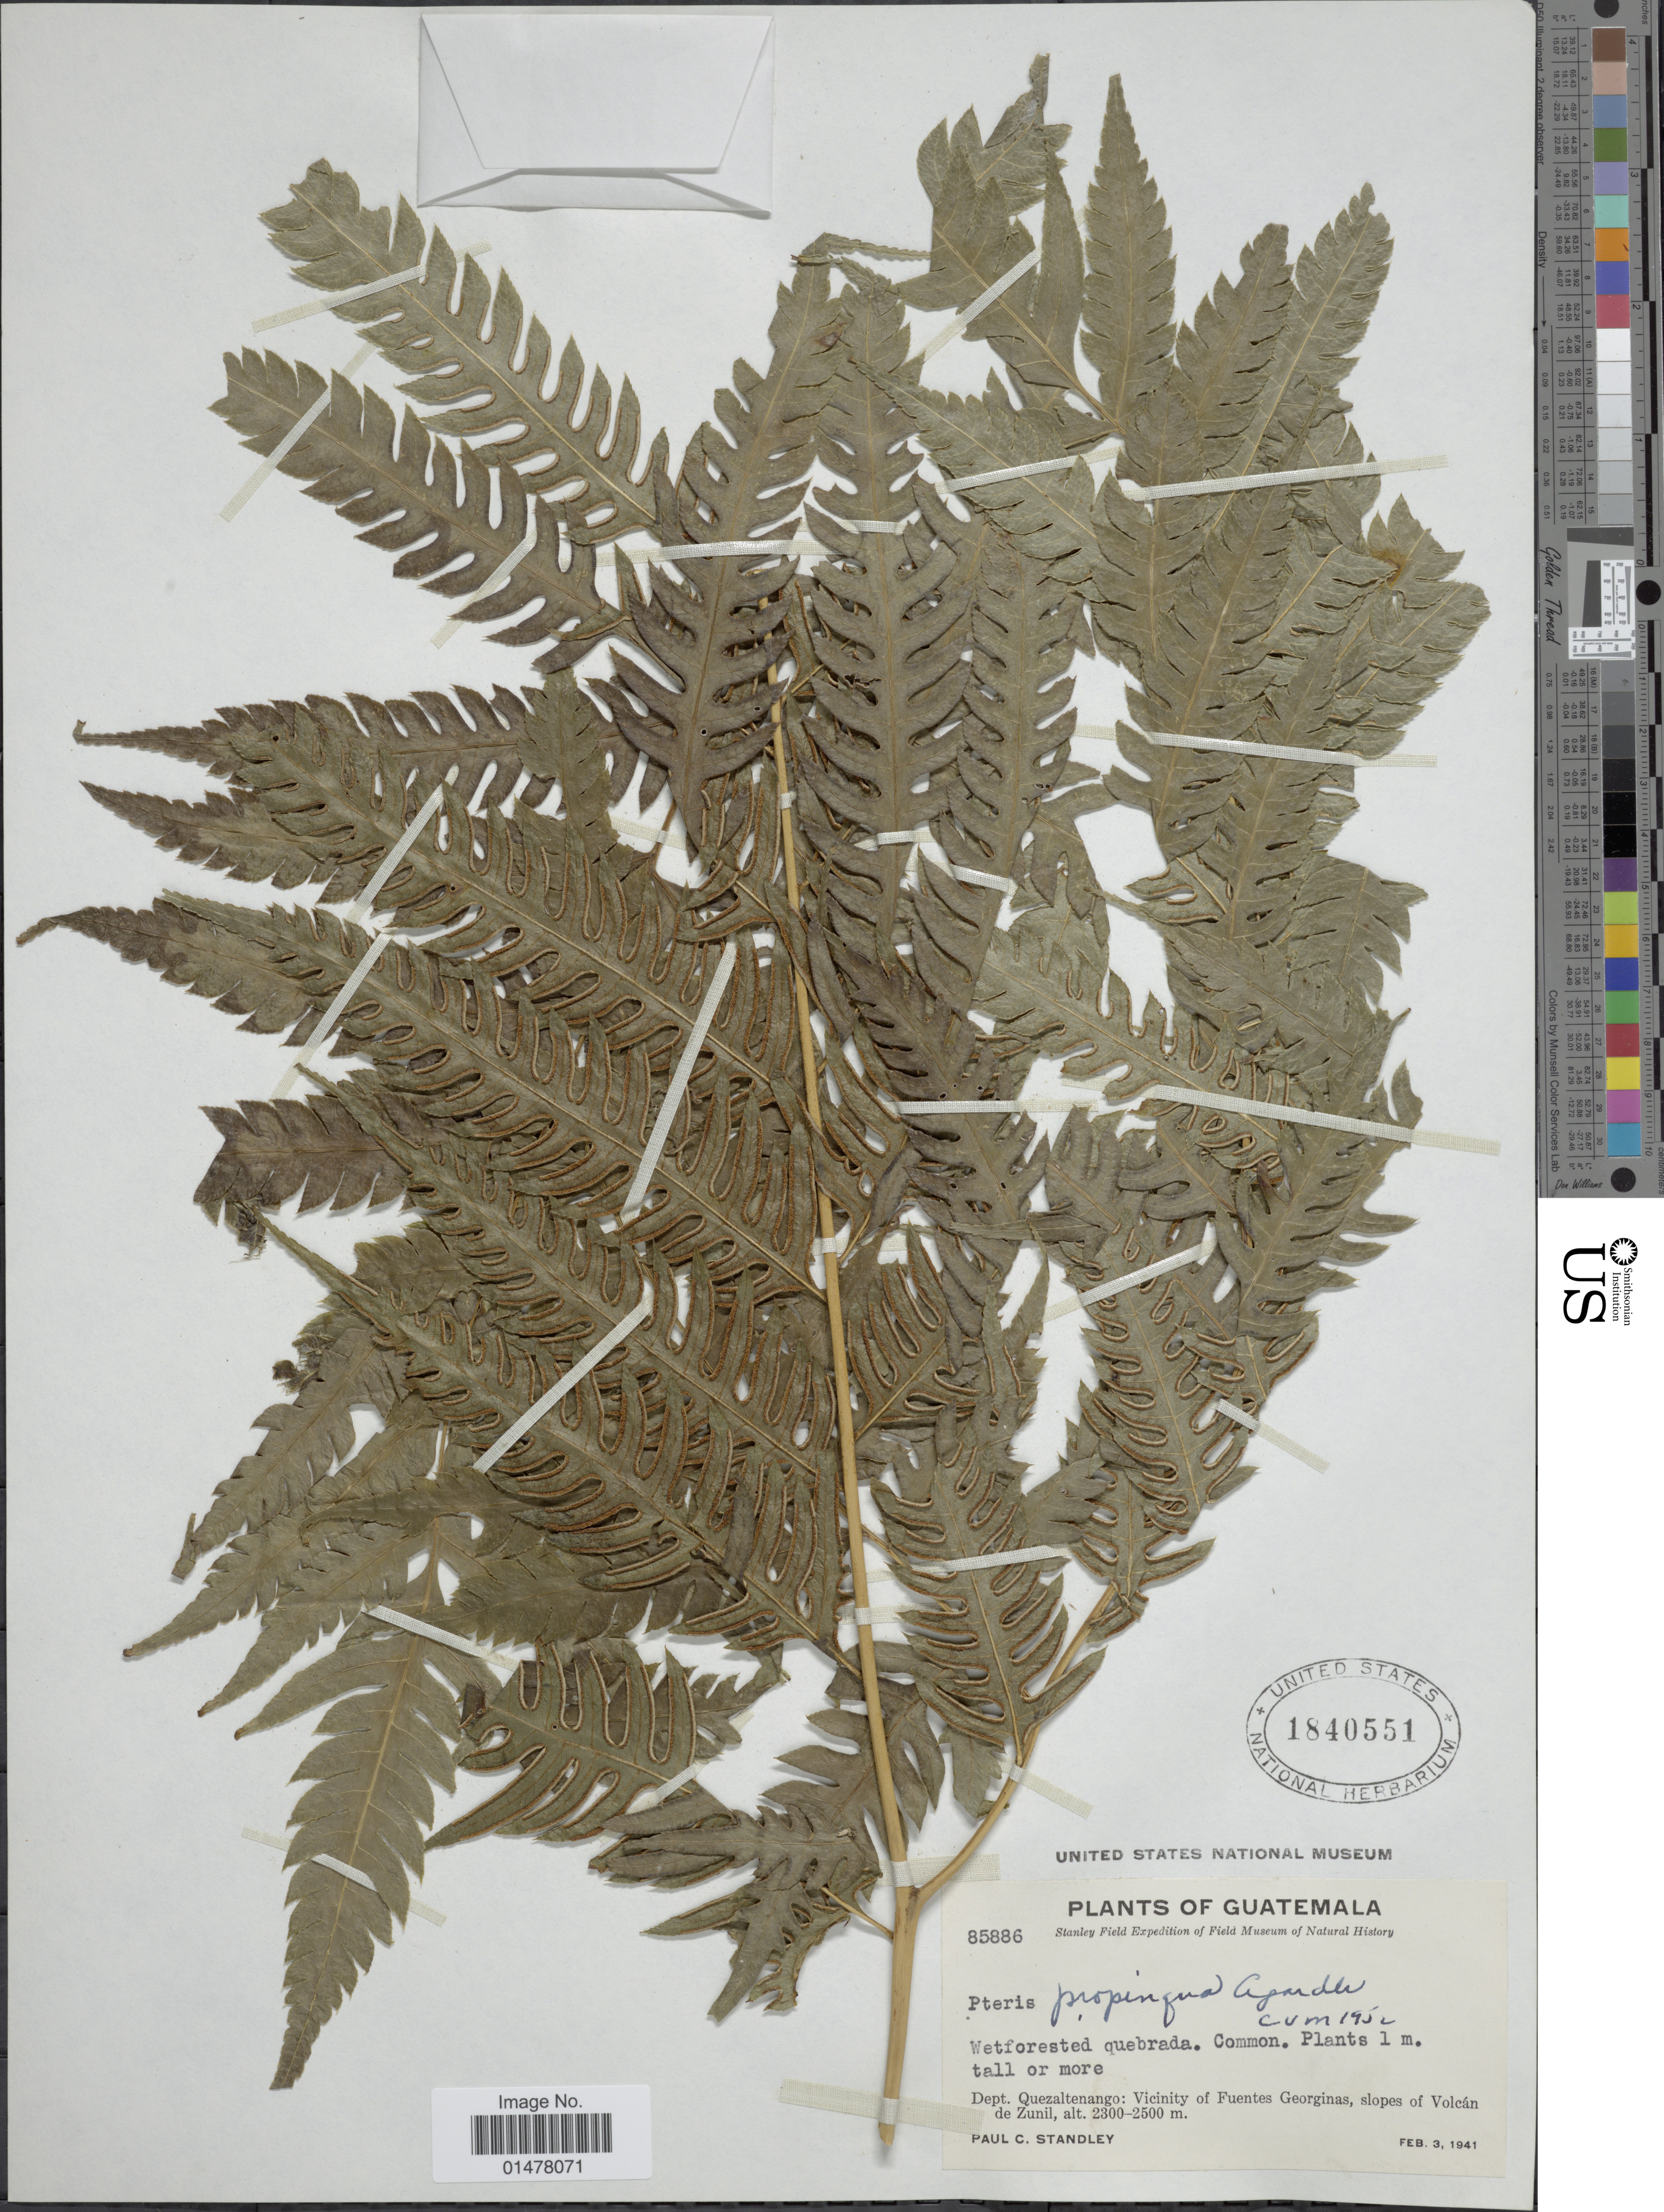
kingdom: Plantae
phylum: Tracheophyta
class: Polypodiopsida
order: Polypodiales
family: Pteridaceae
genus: Pteris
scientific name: Pteris propinqua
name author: J. Agardh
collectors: P. C. Standley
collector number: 85886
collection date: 1941-02-03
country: Guatemala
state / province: Quetzaltenango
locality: Plants of Guatemala, Dept. Quezaltenango: Vicinity of Fuentes Georginas, slopes of Volcán de Zunil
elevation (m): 2300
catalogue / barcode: US 1840551